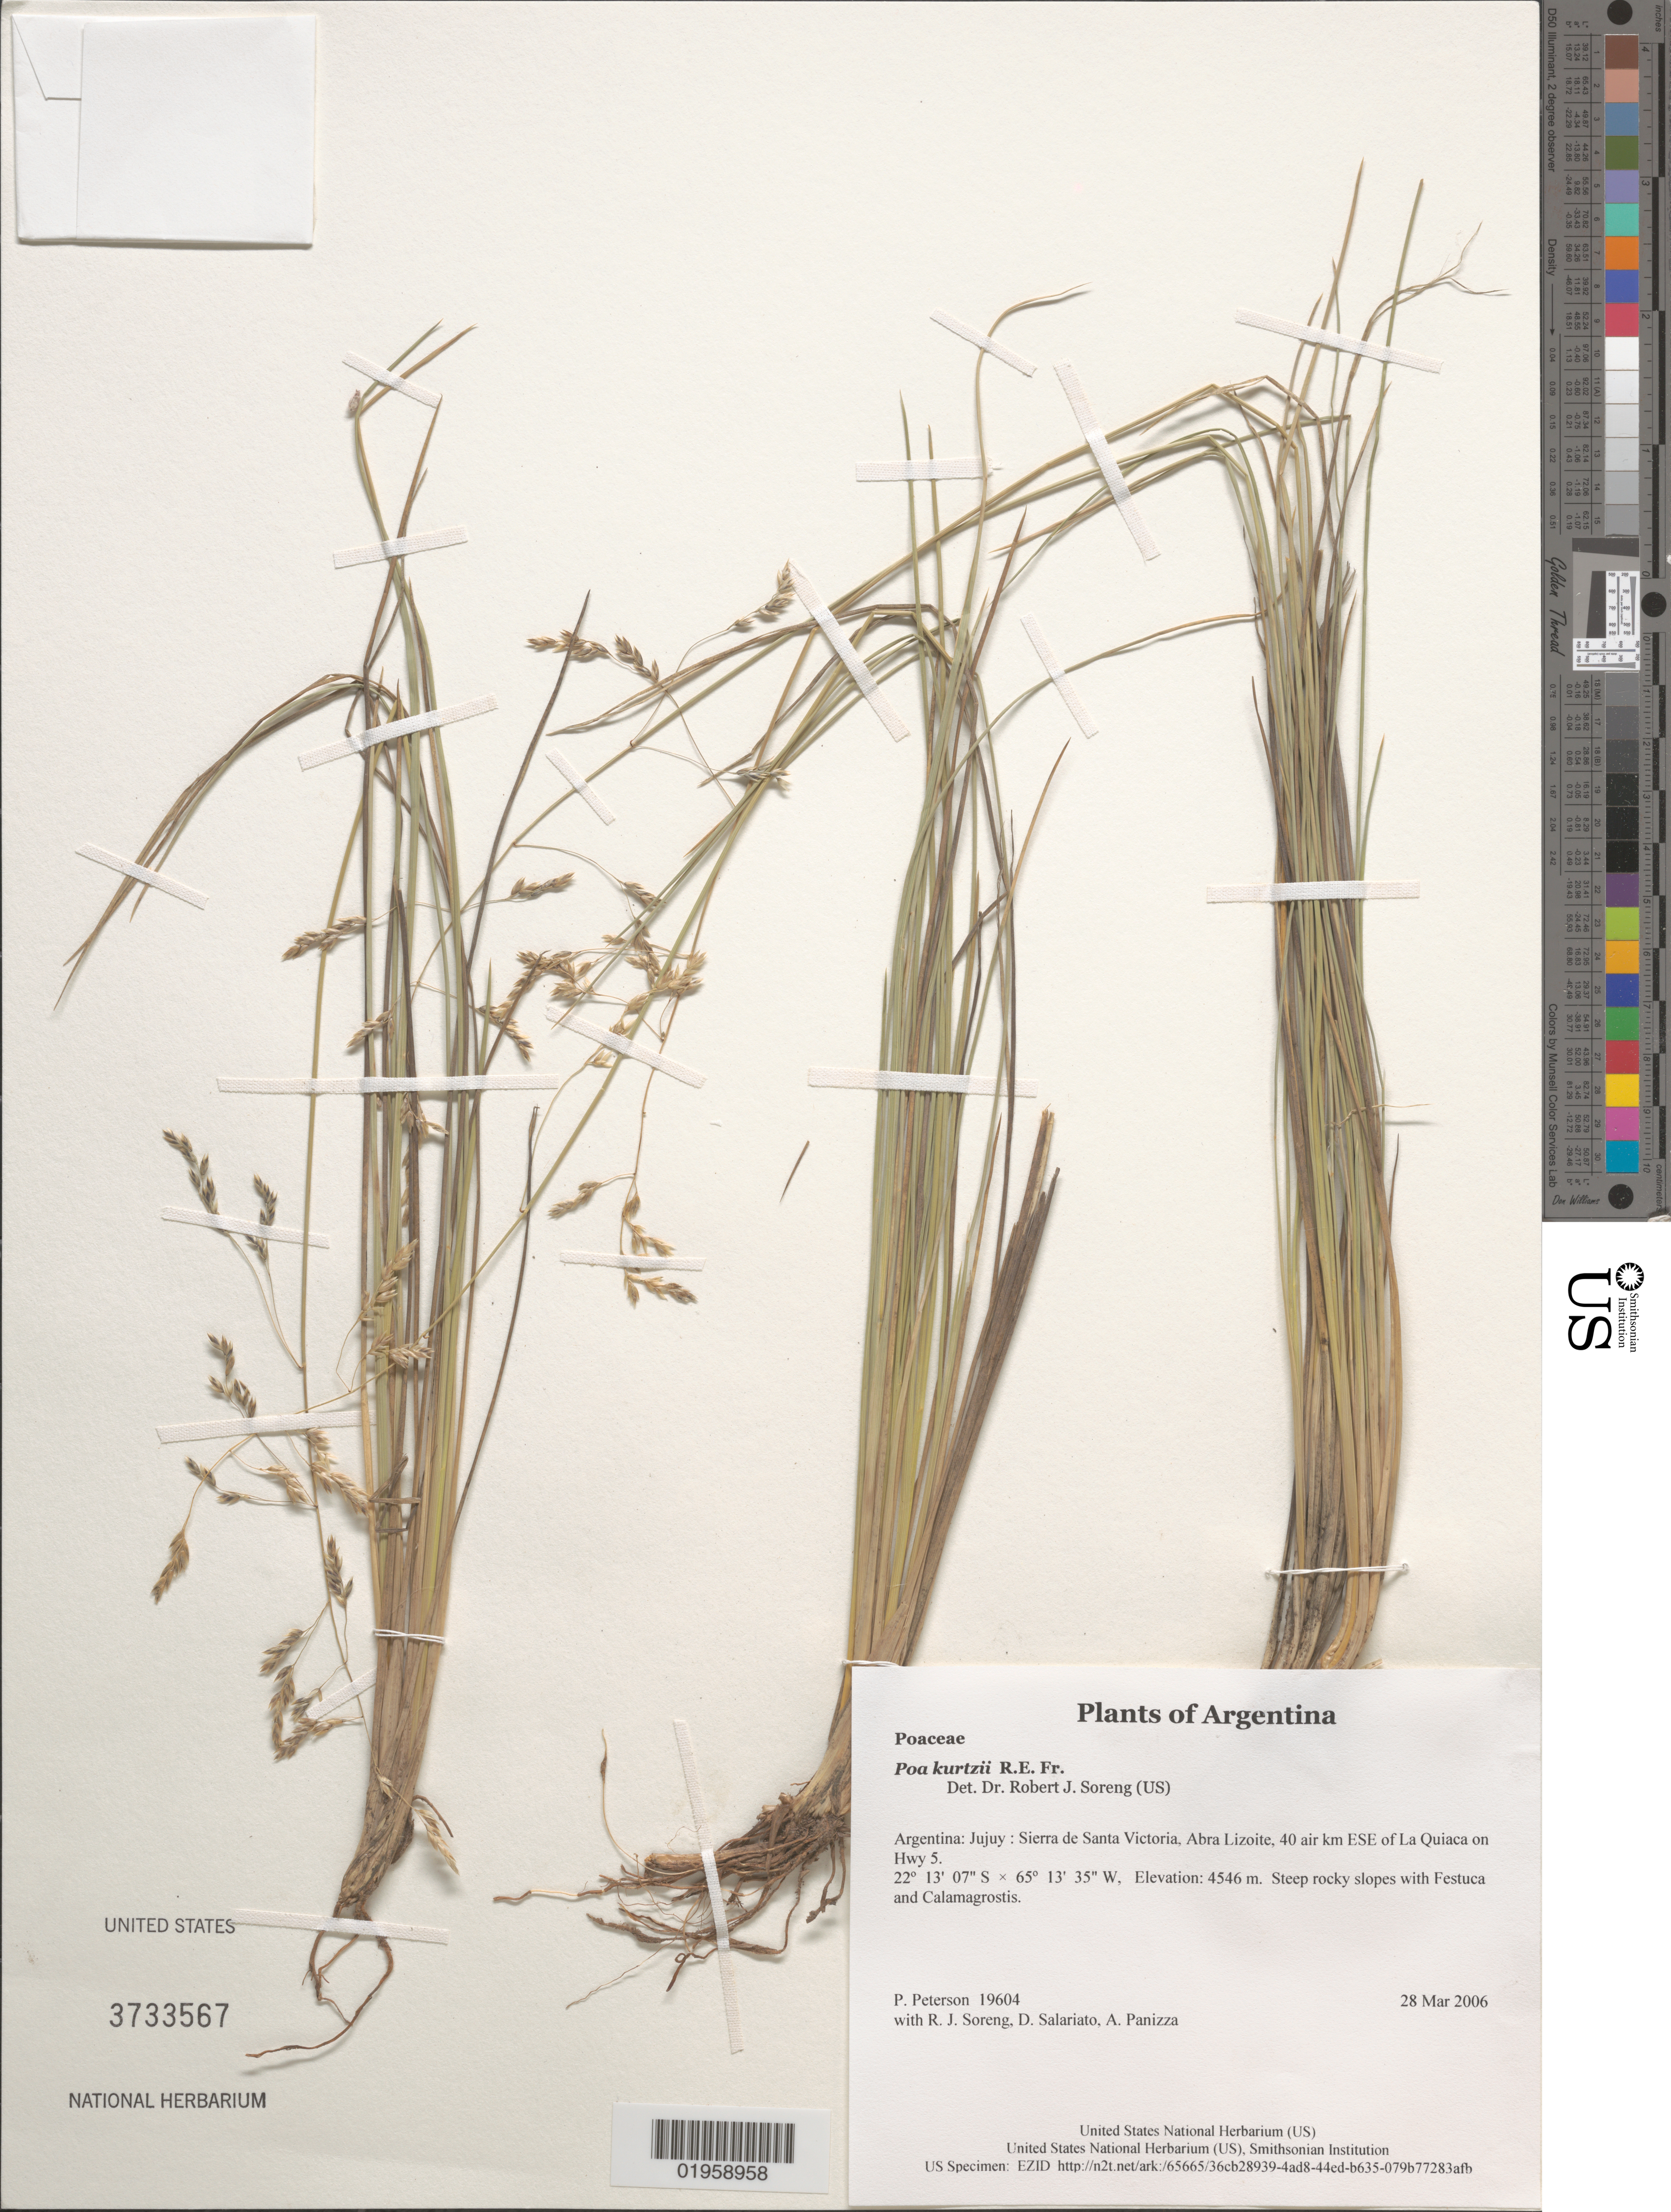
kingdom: Plantae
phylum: Tracheophyta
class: Liliopsida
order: Poales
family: Poaceae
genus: Poa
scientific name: Poa kurtzii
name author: R.E. Fr.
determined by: Soreng, Robert J., Research Associate (BOT), Smithsonian Institution - National Museum of Natural History (UNITED STATES)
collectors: P. M. Peterson, R. J. Soreng, D. Salariato & A. Panizza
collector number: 19604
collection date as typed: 28 Mar 2006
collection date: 2006-03-28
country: Argentina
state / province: Jujuy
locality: Sierra de Santa Victoria, Abra Lizoite, 40 air km ESE of La Quiaca on Hwy 5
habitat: Steep rocky slopes with Festuca and Calamagrostis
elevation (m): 4546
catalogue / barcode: US 3733567